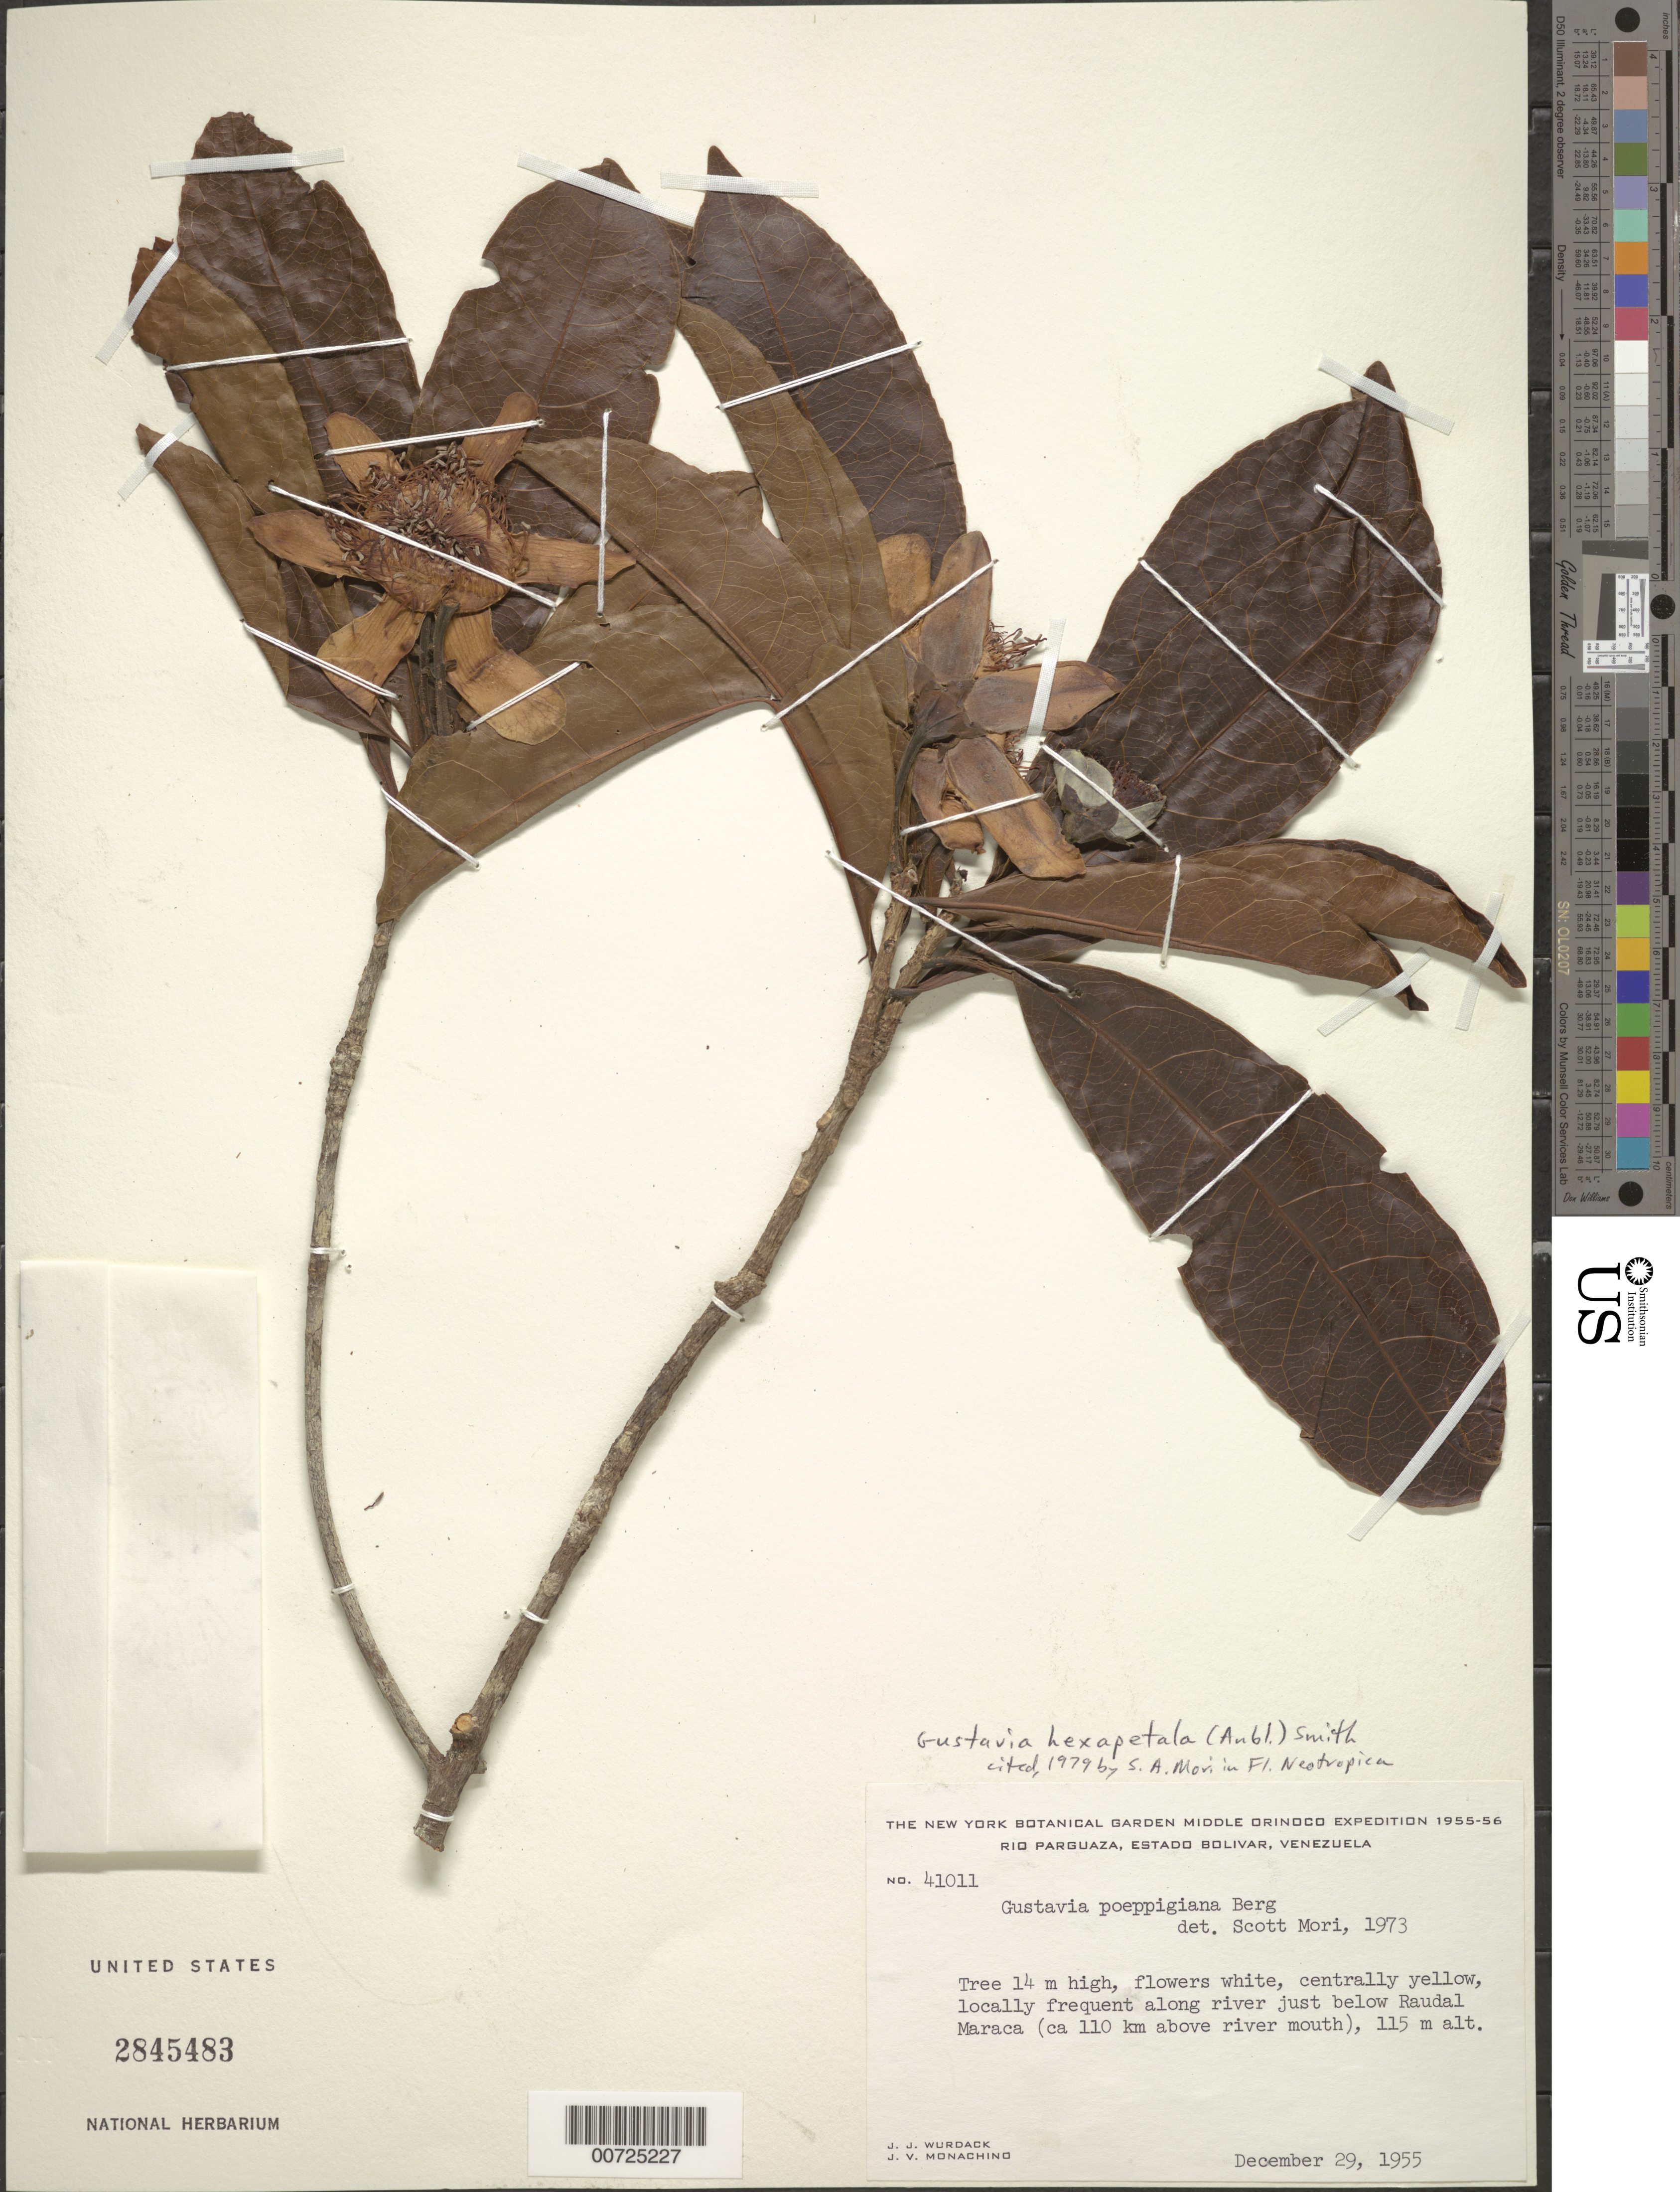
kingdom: Plantae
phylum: Tracheophyta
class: Magnoliopsida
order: Ericales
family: Lecythidaceae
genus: Gustavia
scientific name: Gustavia hexapetala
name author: (Aubl.) Sm.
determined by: Mori, Scott A.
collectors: J. J. Wurdack & J. V. Monachino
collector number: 41011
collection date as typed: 29-Dec-55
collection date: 1955-12-29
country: Venezuela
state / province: Bolívar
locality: Río Parguaza, just below Raudal Maraca (about 110 river km from mouth)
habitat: Along river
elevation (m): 115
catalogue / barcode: US 2845483